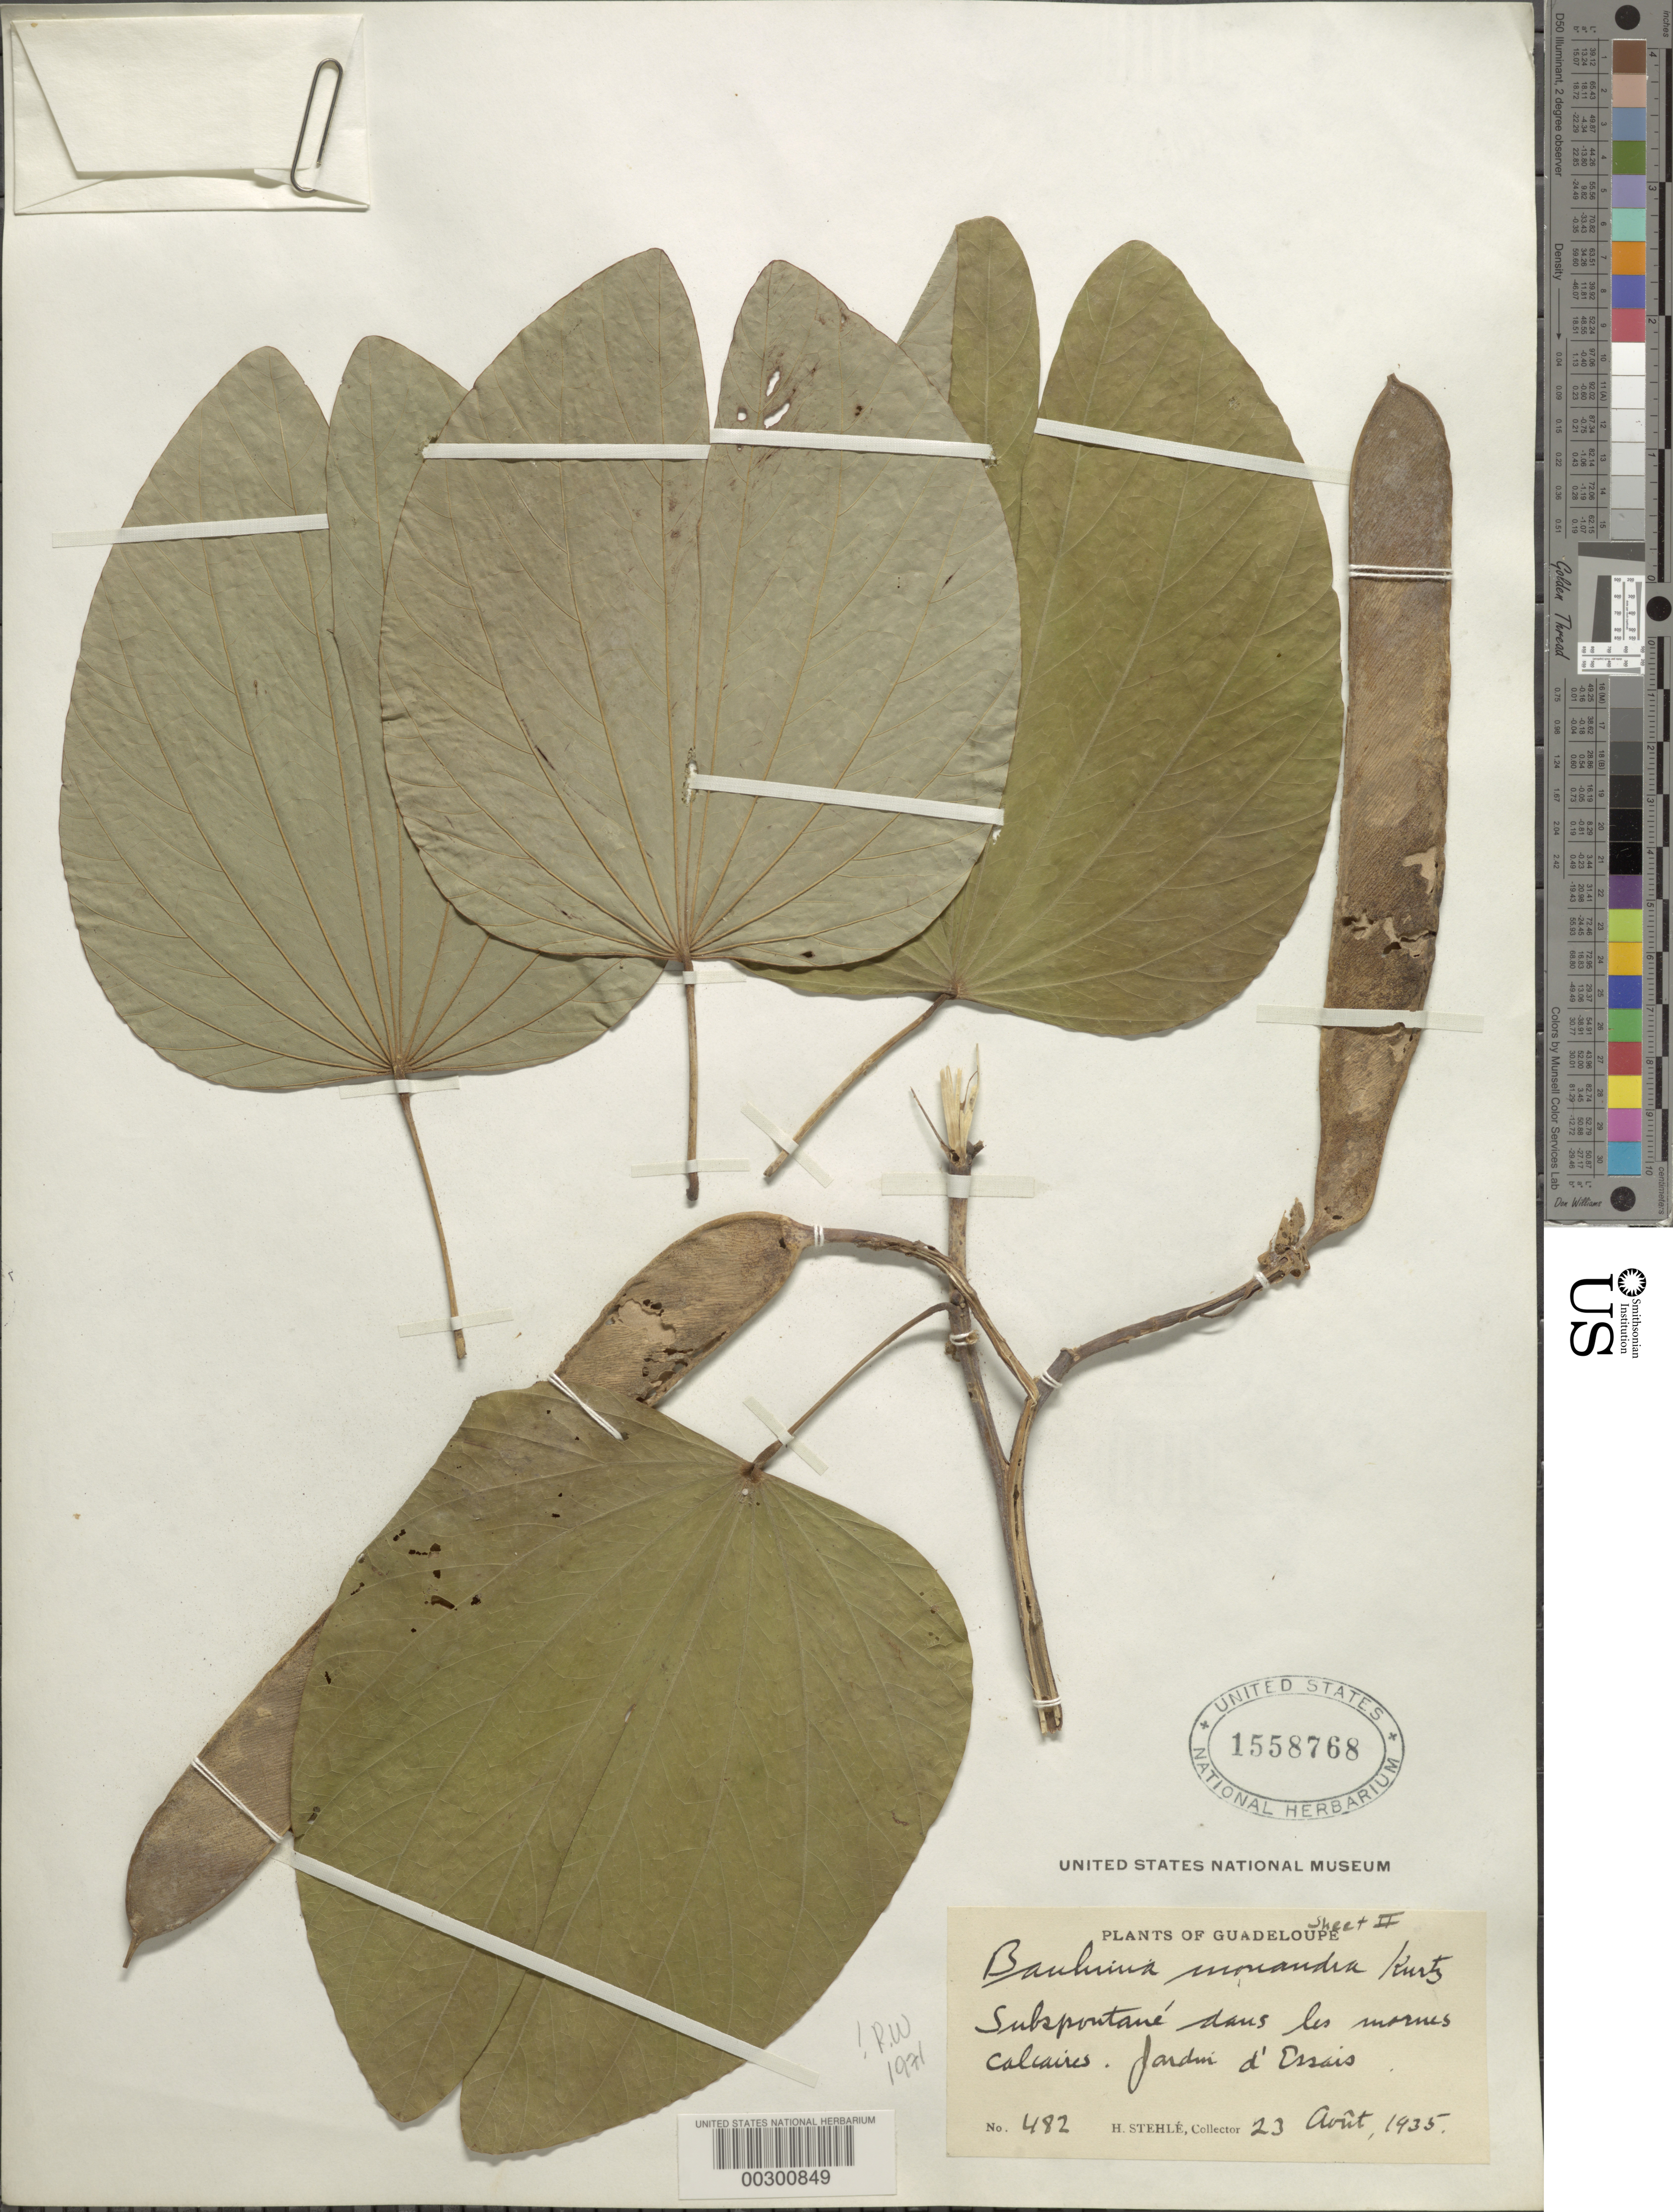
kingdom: Plantae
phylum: Tracheophyta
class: Magnoliopsida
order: Fabales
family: Fabaceae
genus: Bauhinia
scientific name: Bauhinia monandra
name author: Kurz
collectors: H. Stehlé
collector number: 482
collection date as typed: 23 Aug 1935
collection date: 1935-08-23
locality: Jardin d'essais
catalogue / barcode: US 1558768